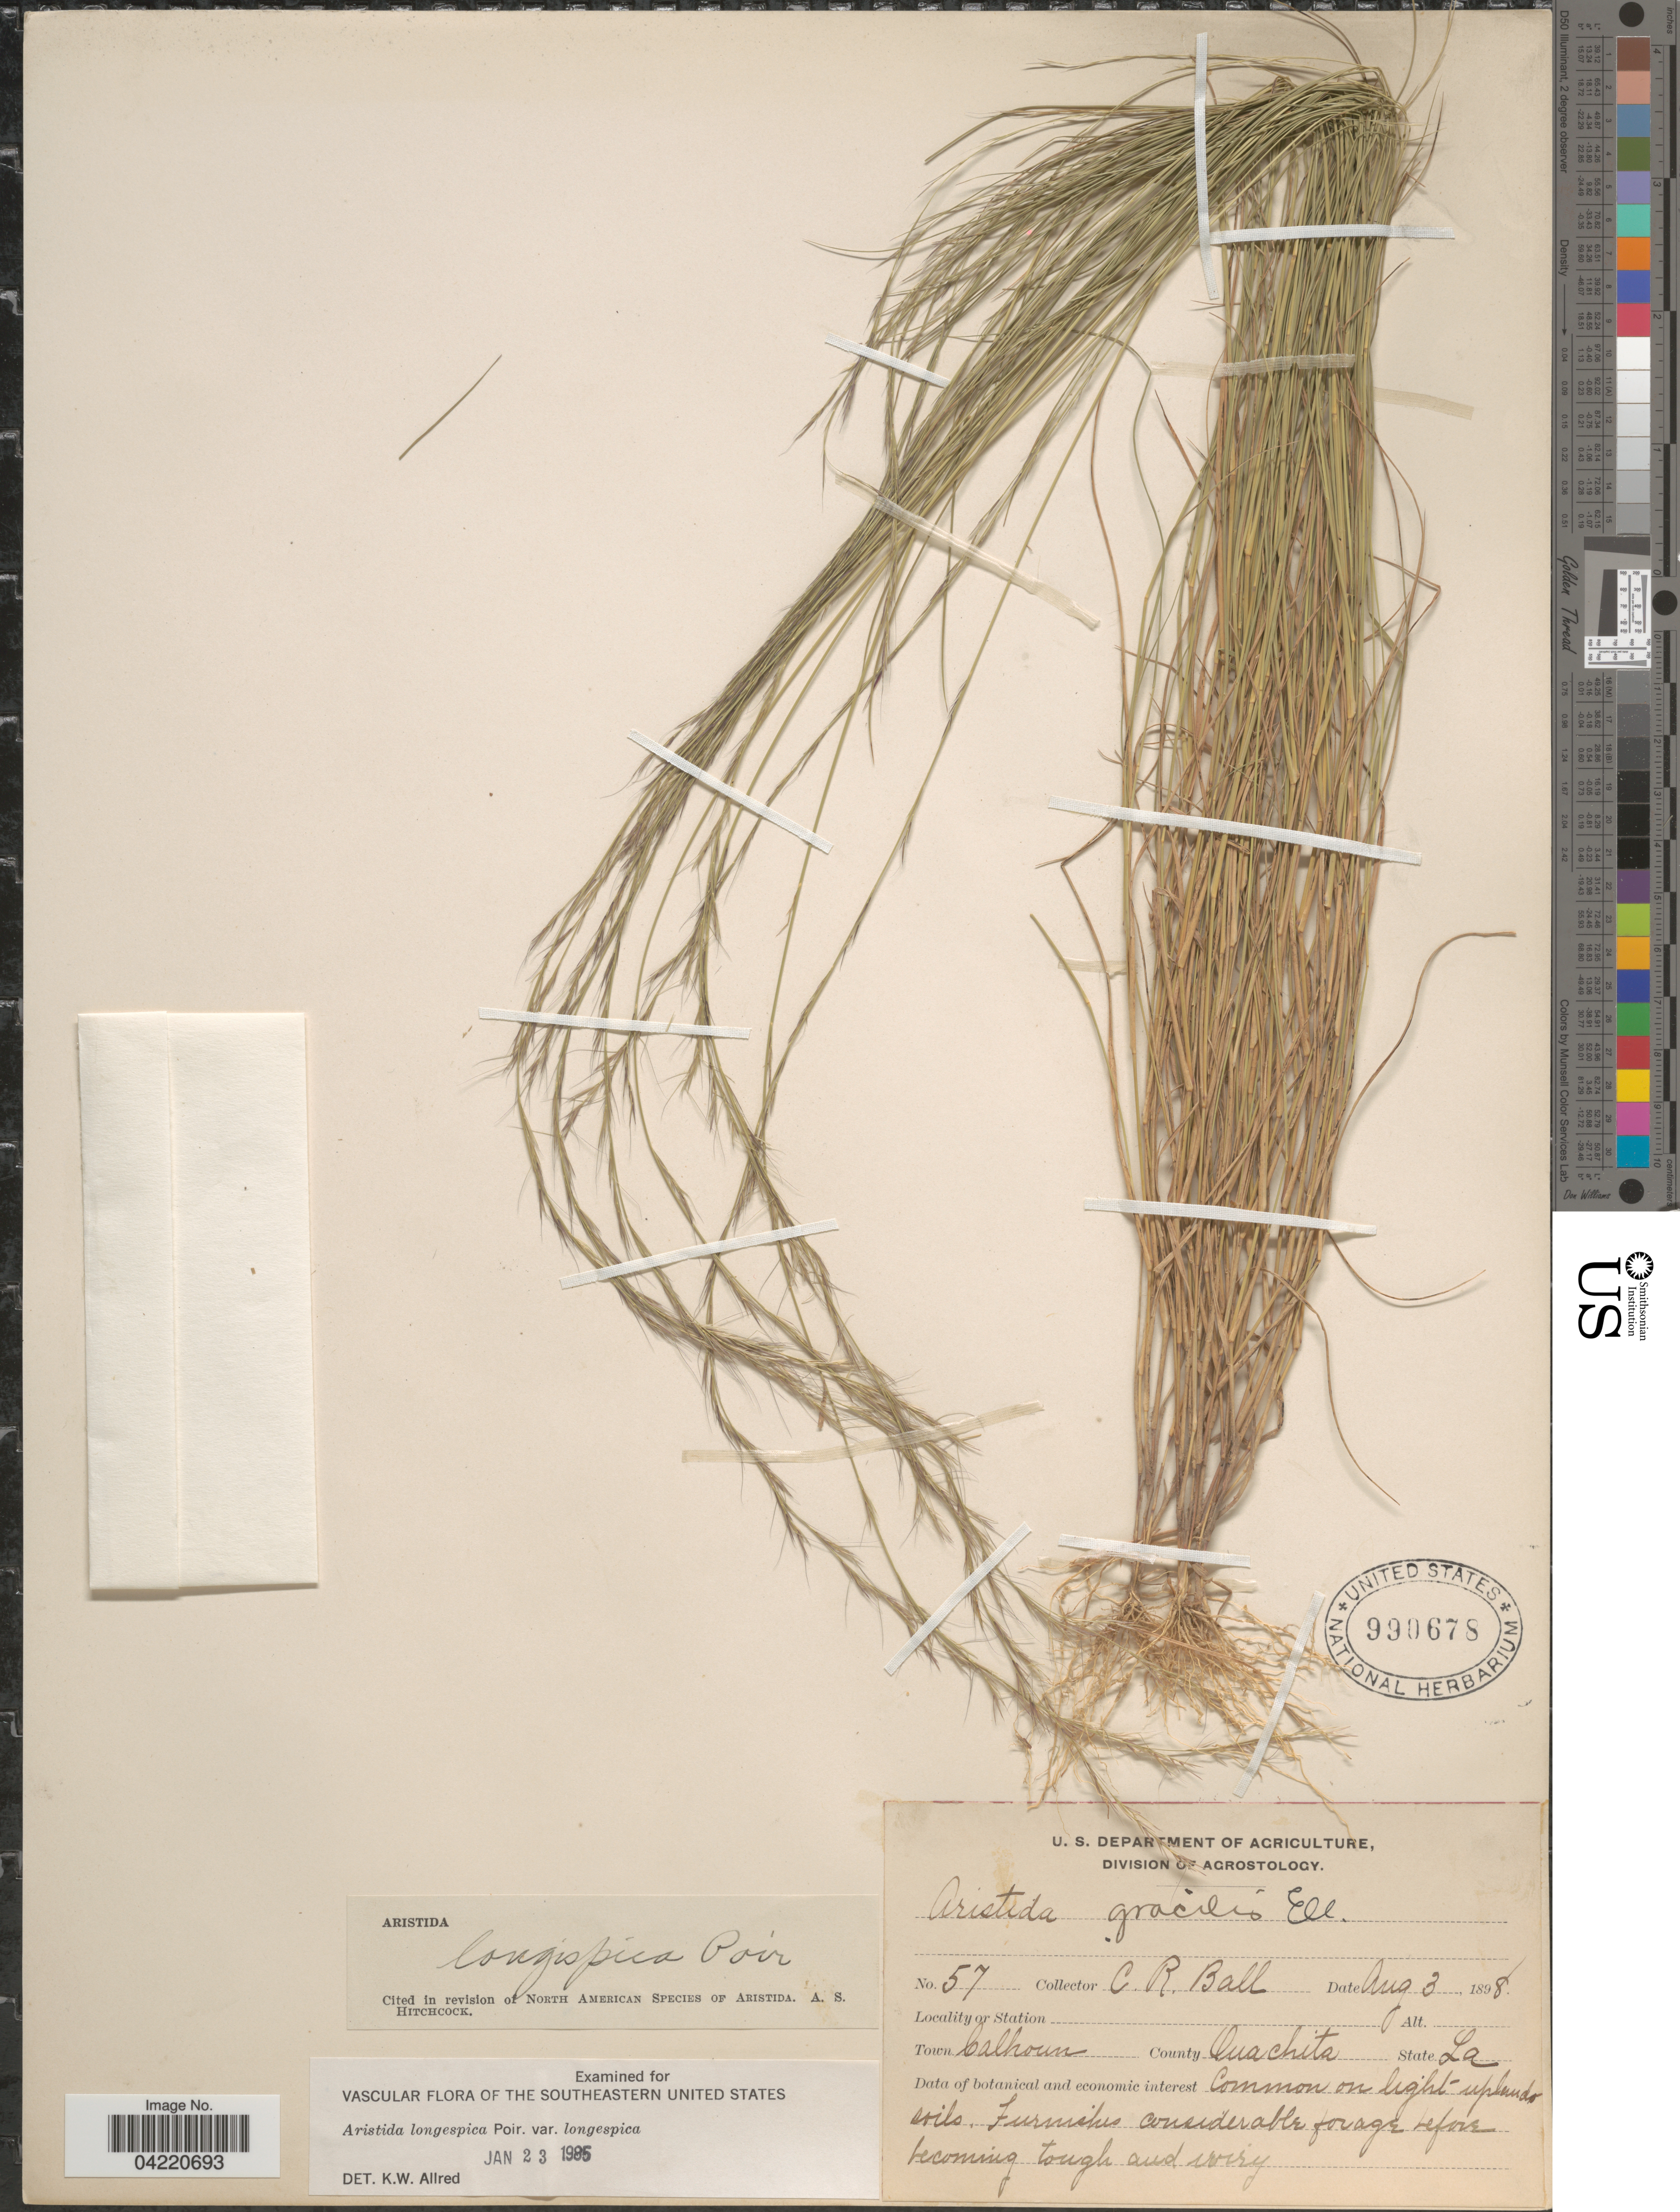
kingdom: Plantae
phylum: Tracheophyta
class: Liliopsida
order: Poales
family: Poaceae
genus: Aristida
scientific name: Aristida longespica var. longespica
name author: Poir.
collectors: C. R. Ball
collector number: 57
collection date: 1898-08-03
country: United States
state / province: Louisiana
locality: Town Calhoun. County Quachita.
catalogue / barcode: US 990678